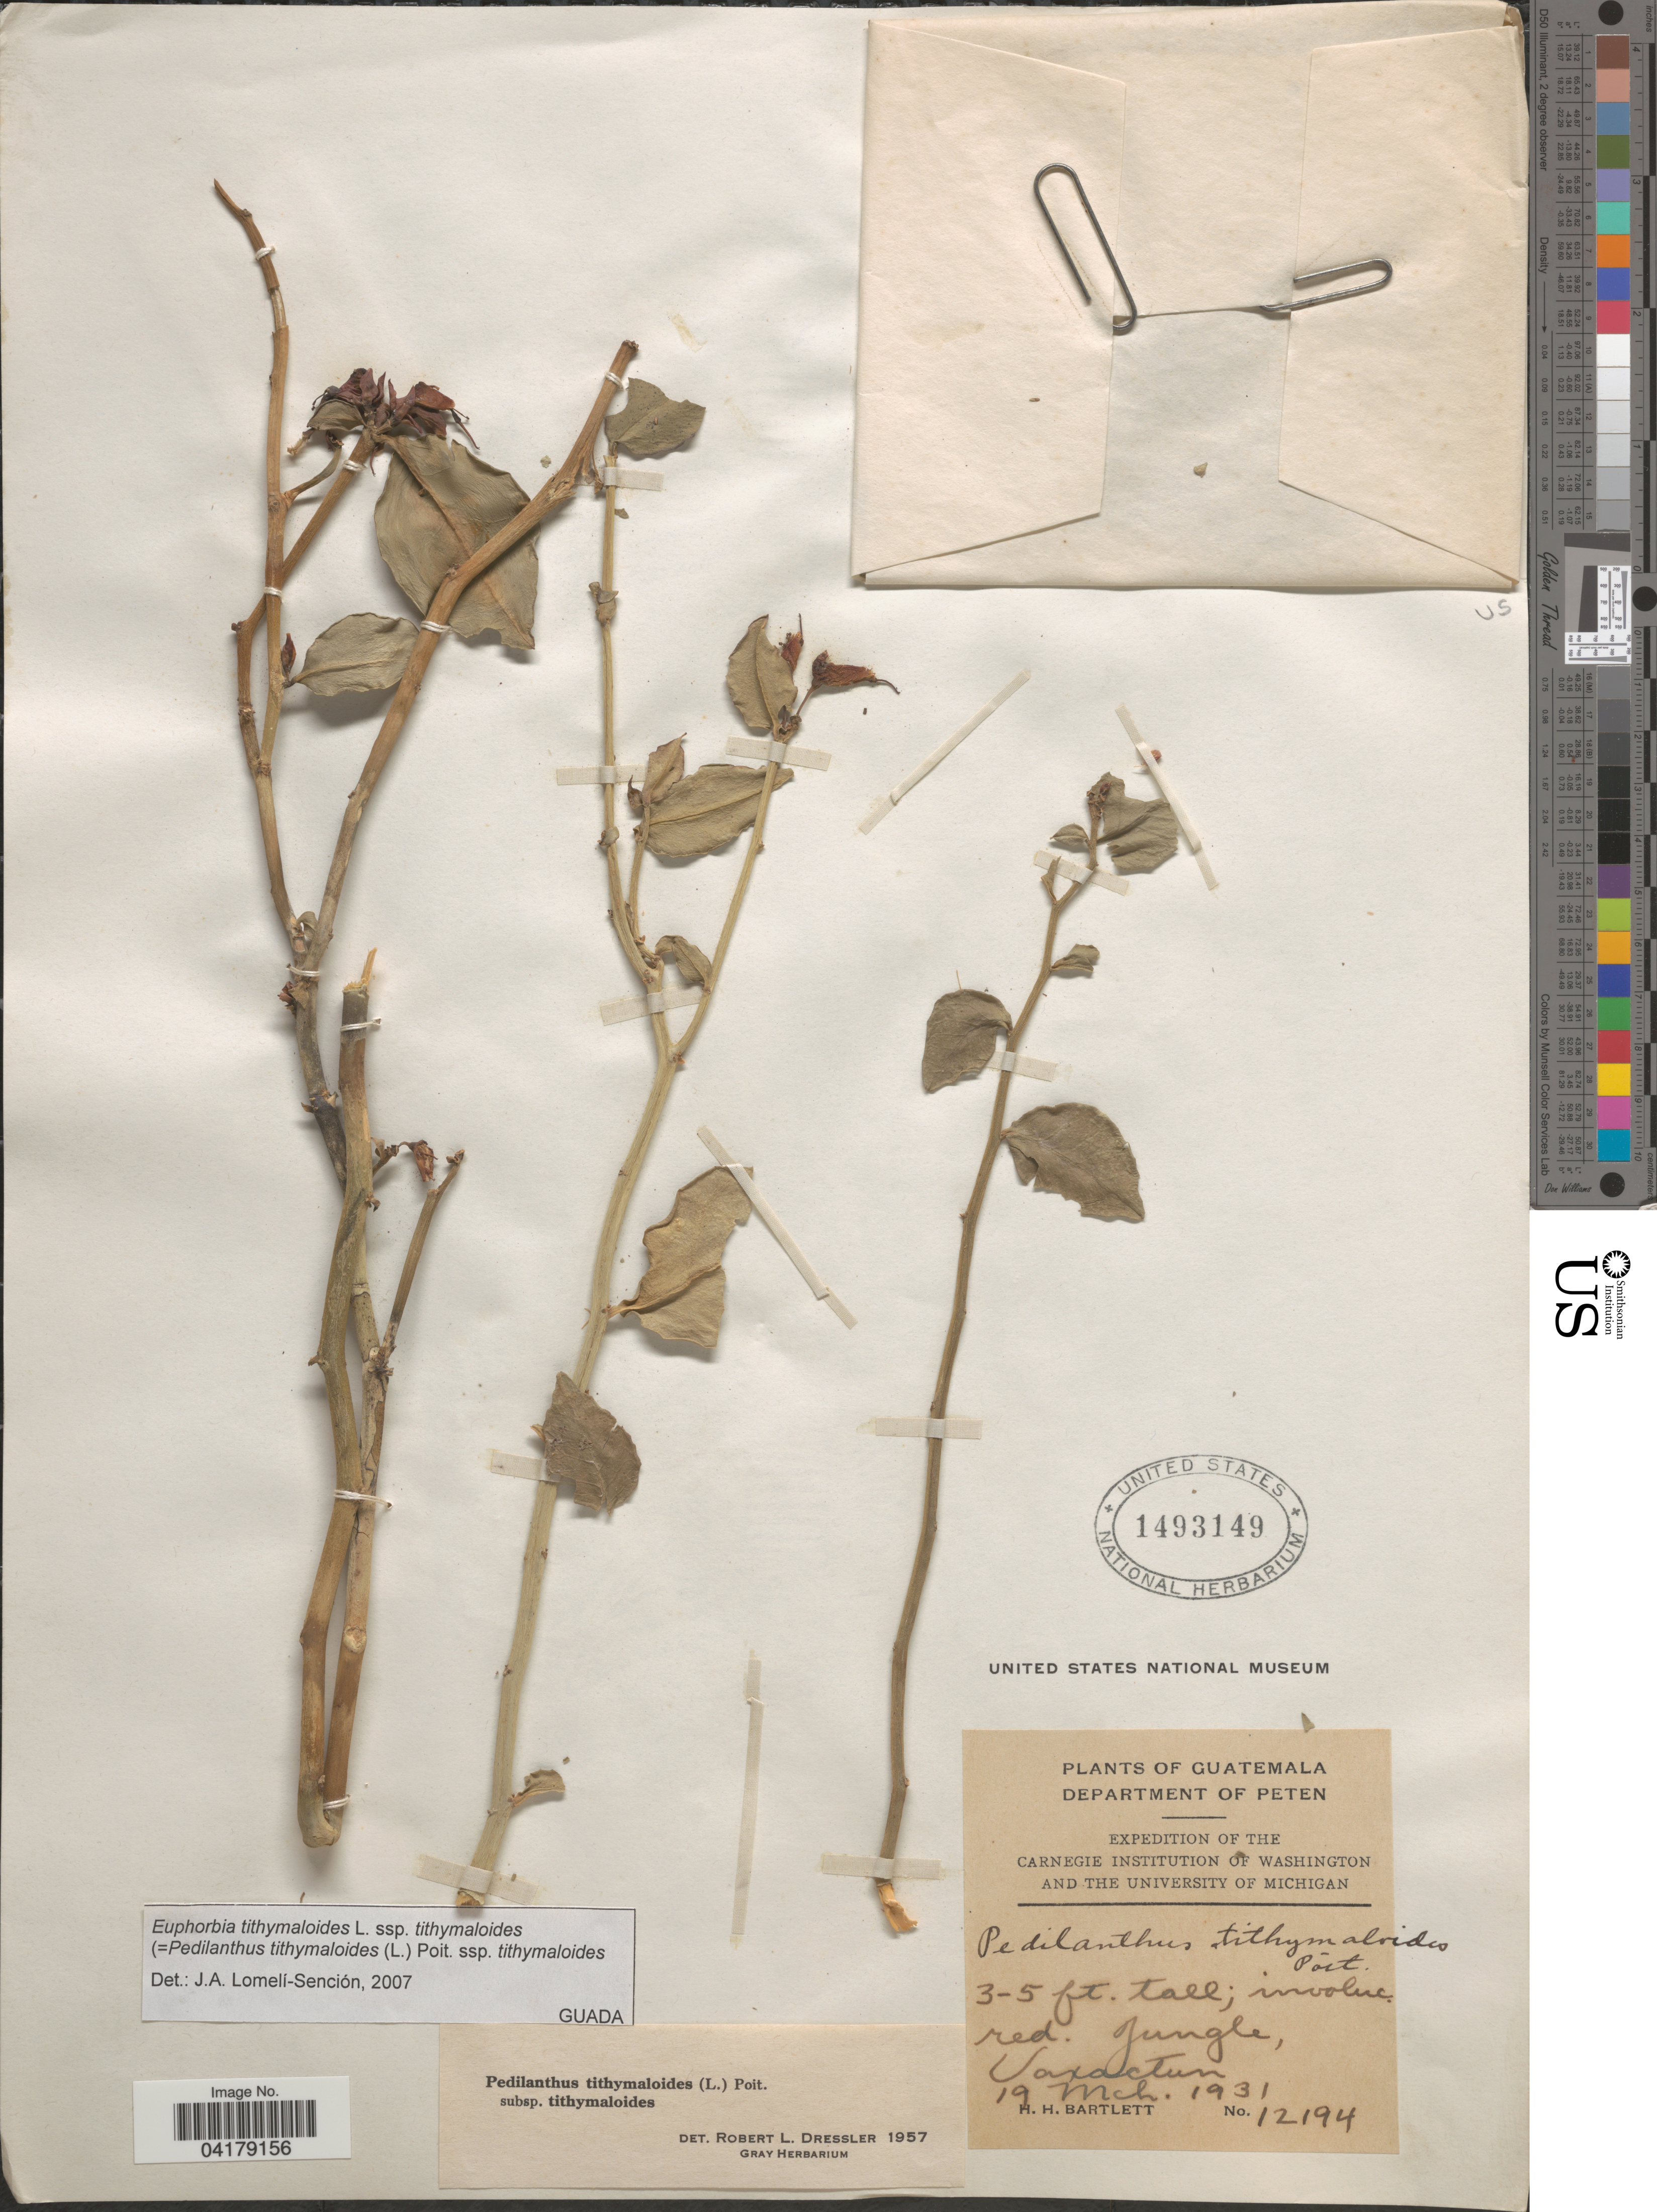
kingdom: Plantae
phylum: Tracheophyta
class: Magnoliopsida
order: Malpighiales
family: Euphorbiaceae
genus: Euphorbia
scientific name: Euphorbia tithymaloides subsp. tithymaloides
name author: L.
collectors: H. H. Bartlett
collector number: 12194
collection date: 1931-03-19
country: Guatemala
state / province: El Peten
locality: Department of Peten. Expedition of the Carnegie Institution of Washington and the University of Michigan. Saxactun.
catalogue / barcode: US 1493149